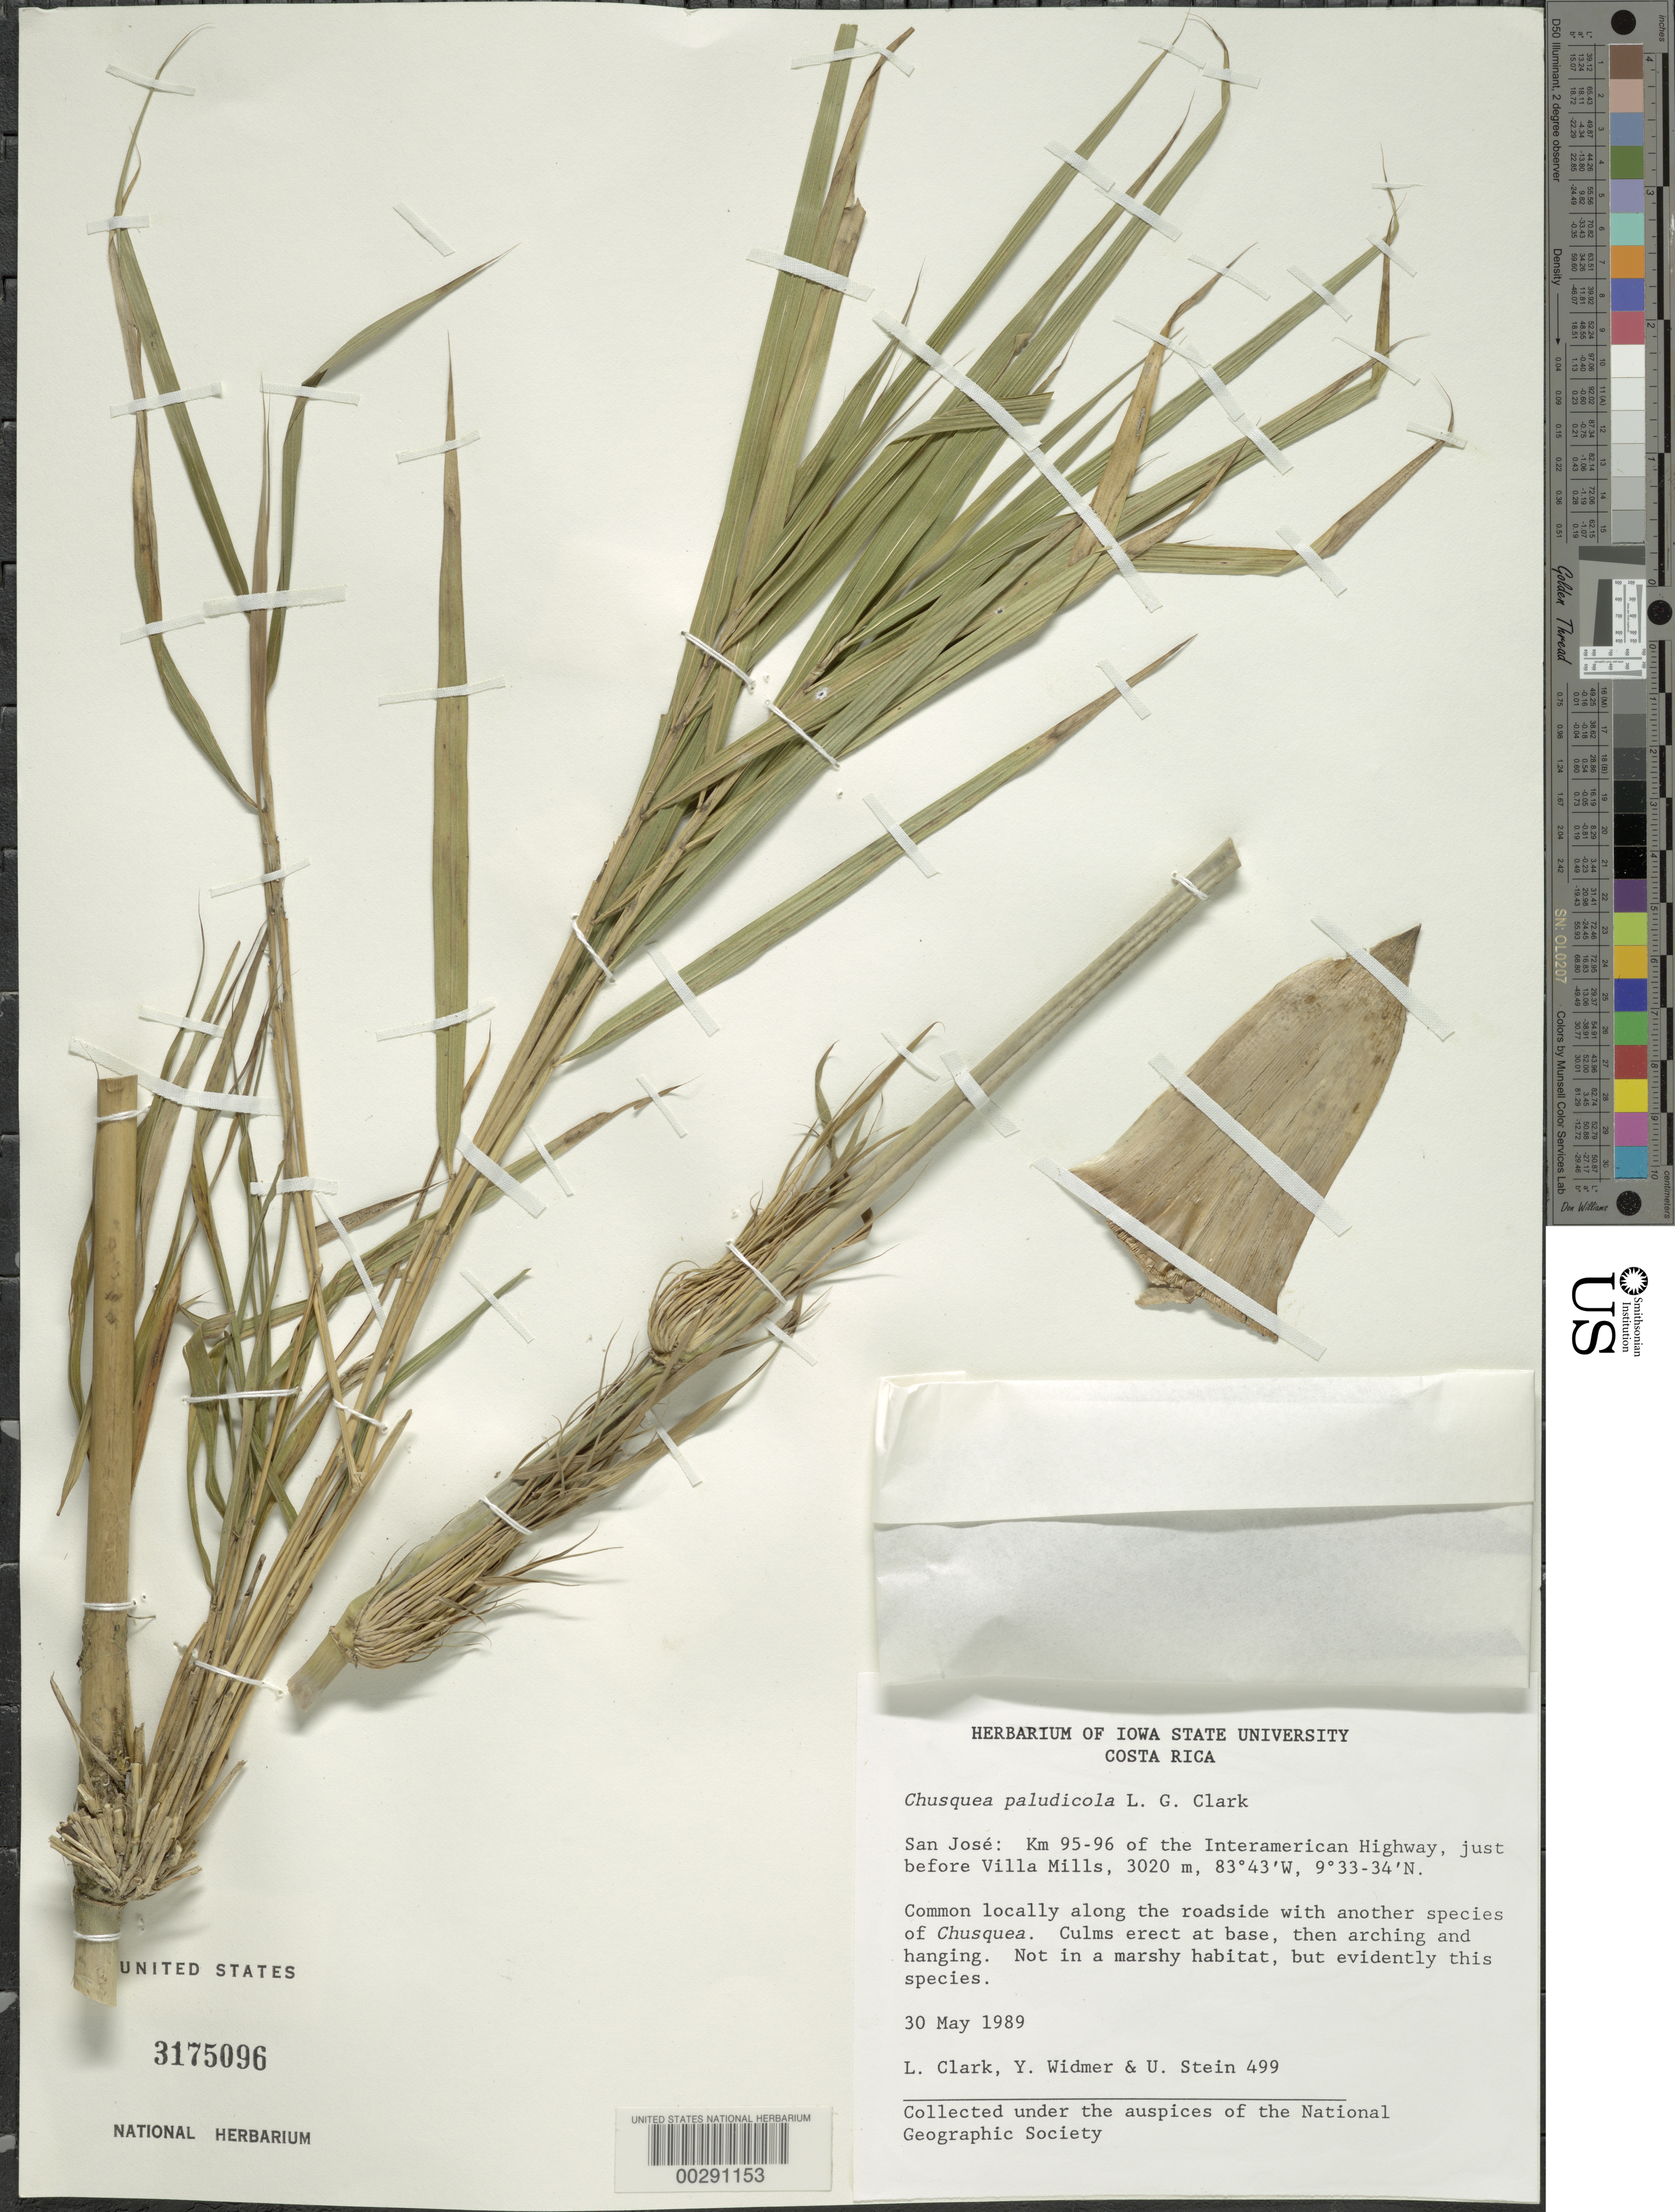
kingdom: Plantae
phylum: Tracheophyta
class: Liliopsida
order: Poales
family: Poaceae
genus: Chusquea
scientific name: Chusquea paludicola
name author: L.G. Clark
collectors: L. G. Clark, Y. Widmer & U. Stein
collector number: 499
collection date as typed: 30 May 1989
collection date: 1989-05-30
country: Costa Rica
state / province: San José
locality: Km 95-96 of the interamerican highway, just before villa mills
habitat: Along roadside, not in a marshy habitat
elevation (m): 3020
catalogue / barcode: US 3175096